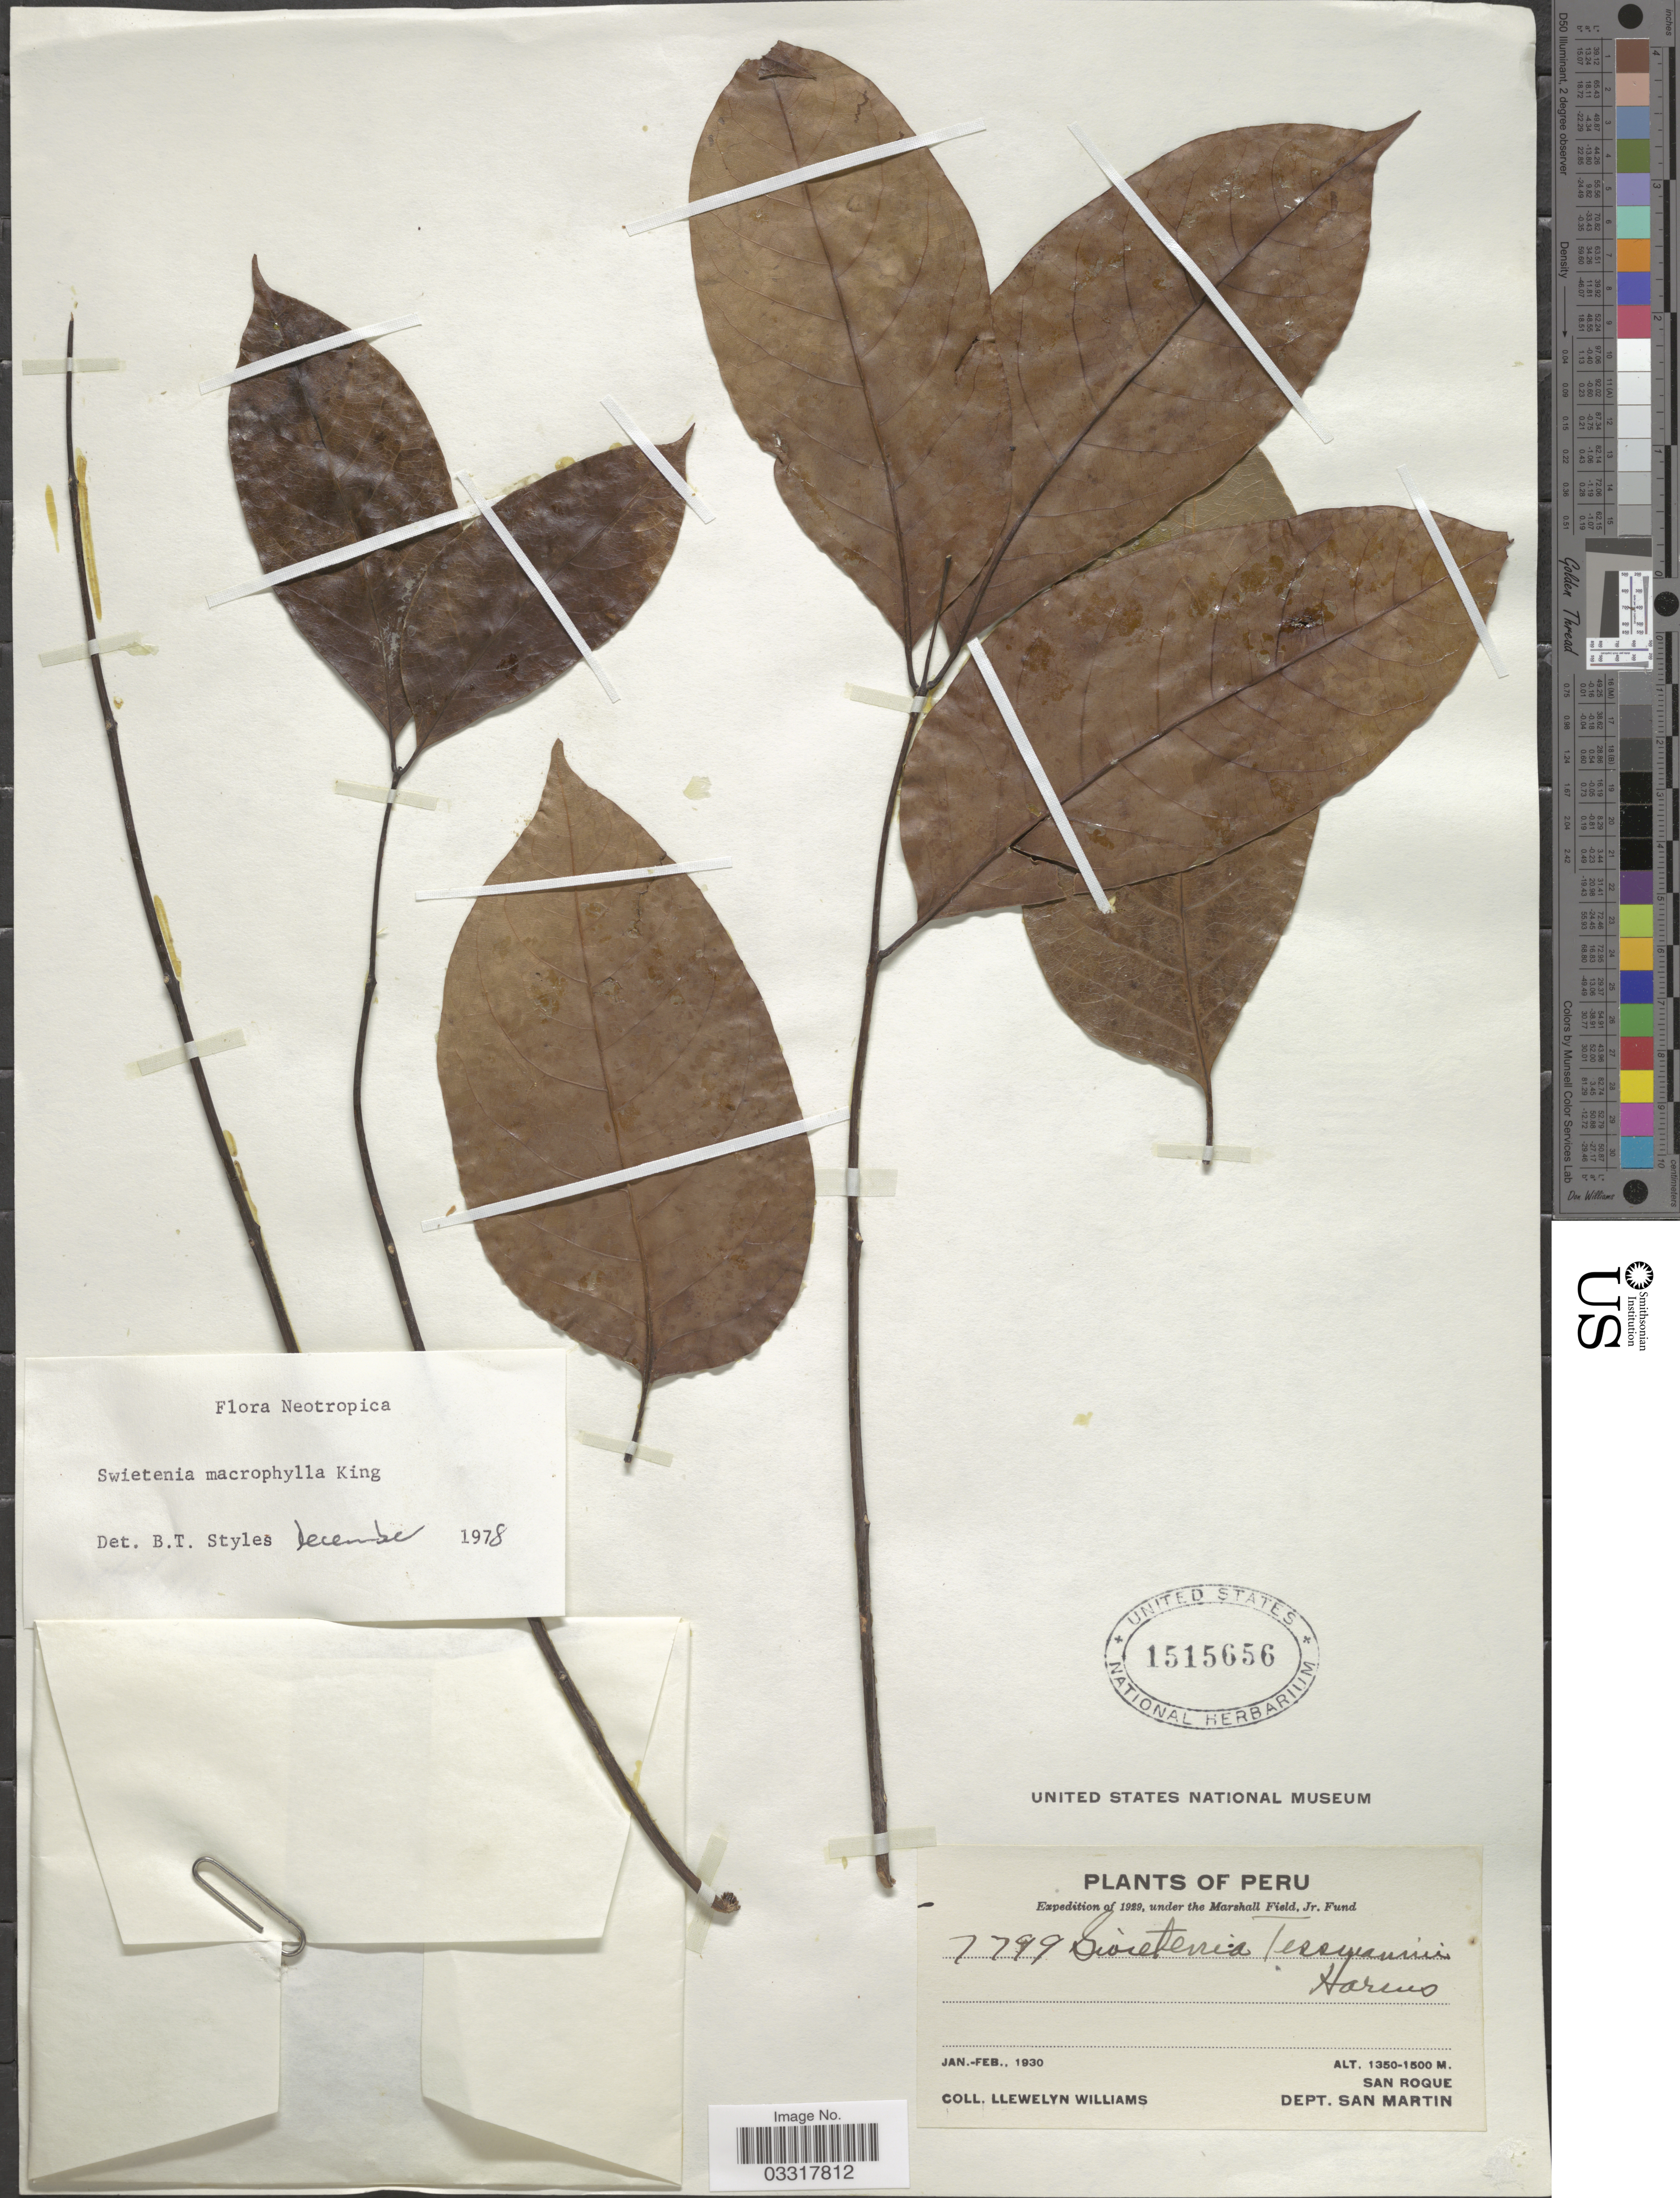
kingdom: Plantae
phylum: Tracheophyta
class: Magnoliopsida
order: Sapindales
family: Meliaceae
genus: Swietenia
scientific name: Swietenia macrophylla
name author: King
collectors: Ll. Williams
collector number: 7799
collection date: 1930-01/1930-02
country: Peru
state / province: San Martín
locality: San Roque, Dept. San Martin.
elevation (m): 1350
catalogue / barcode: US 1515656